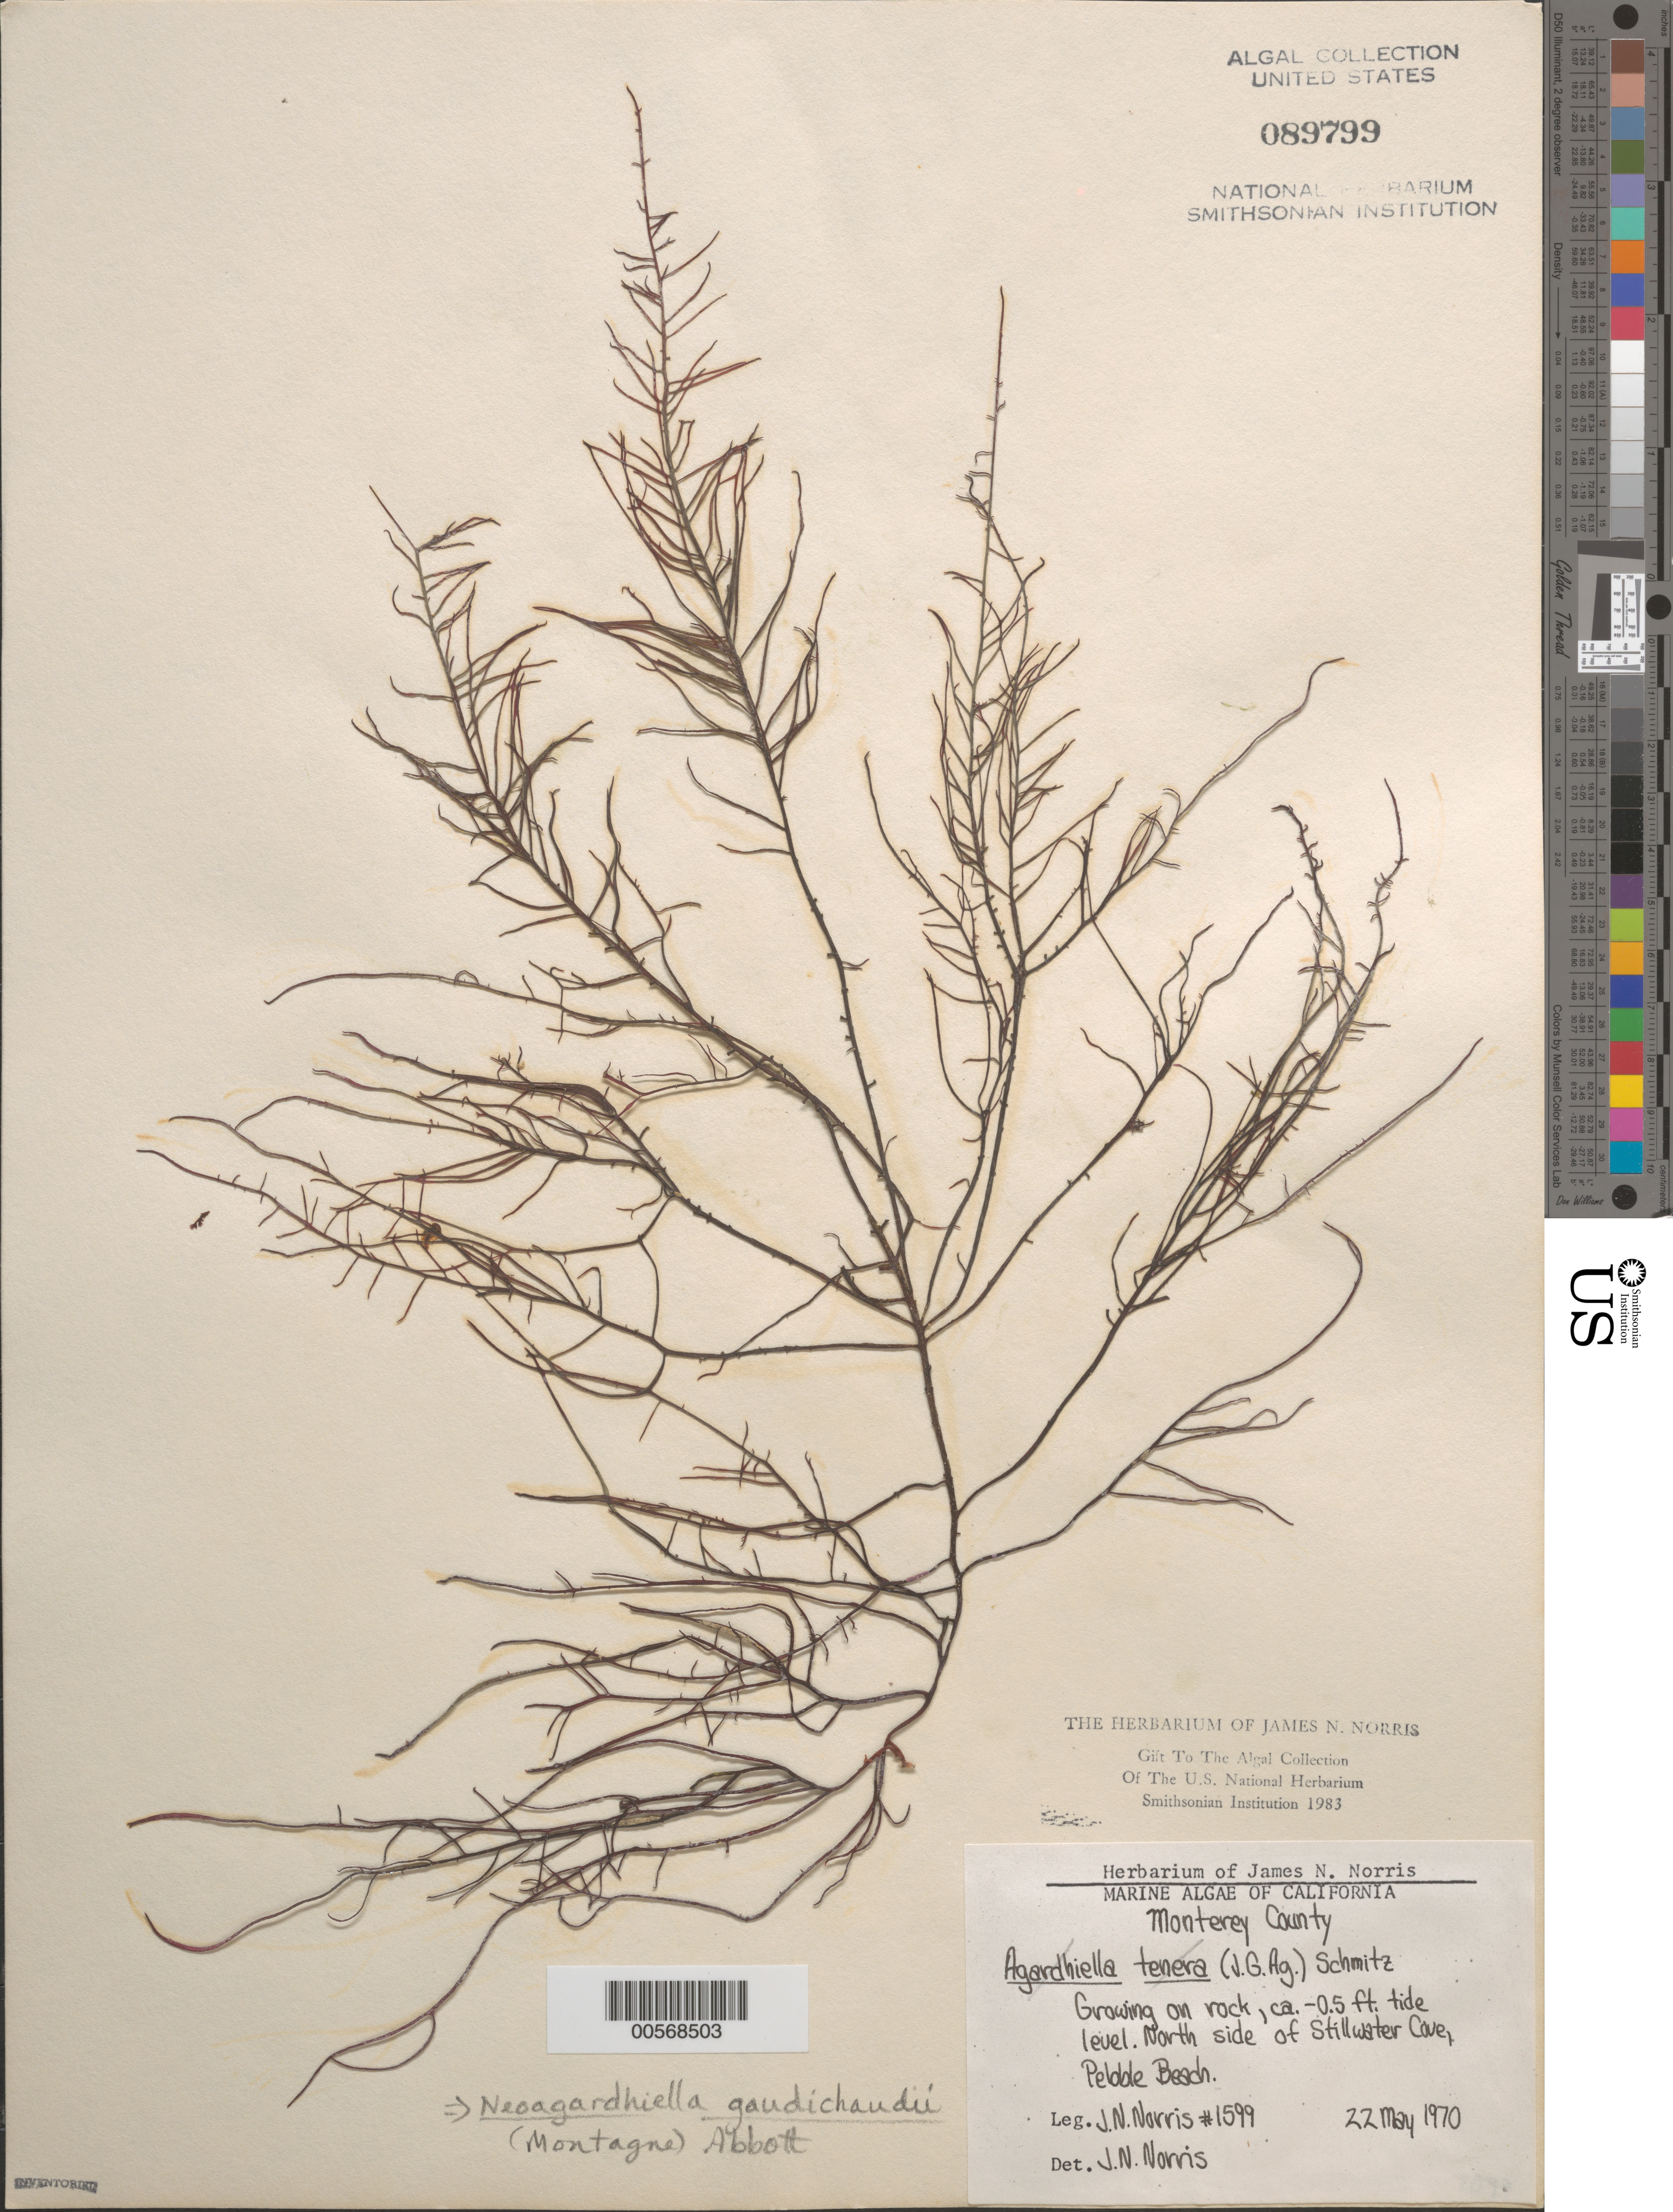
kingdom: Plantae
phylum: Rhodophyta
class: Florideophyceae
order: Gigartinales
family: Solieriaceae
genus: Sarcodiotheca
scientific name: Sarcodiotheca gaudichaudii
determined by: Algae name updating Project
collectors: J. N. Norris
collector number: JN-1599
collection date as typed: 22 May 1970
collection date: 1970-05-22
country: United States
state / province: California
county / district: Monterey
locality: Stillwater Cove, Pebble Beach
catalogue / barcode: US 89799